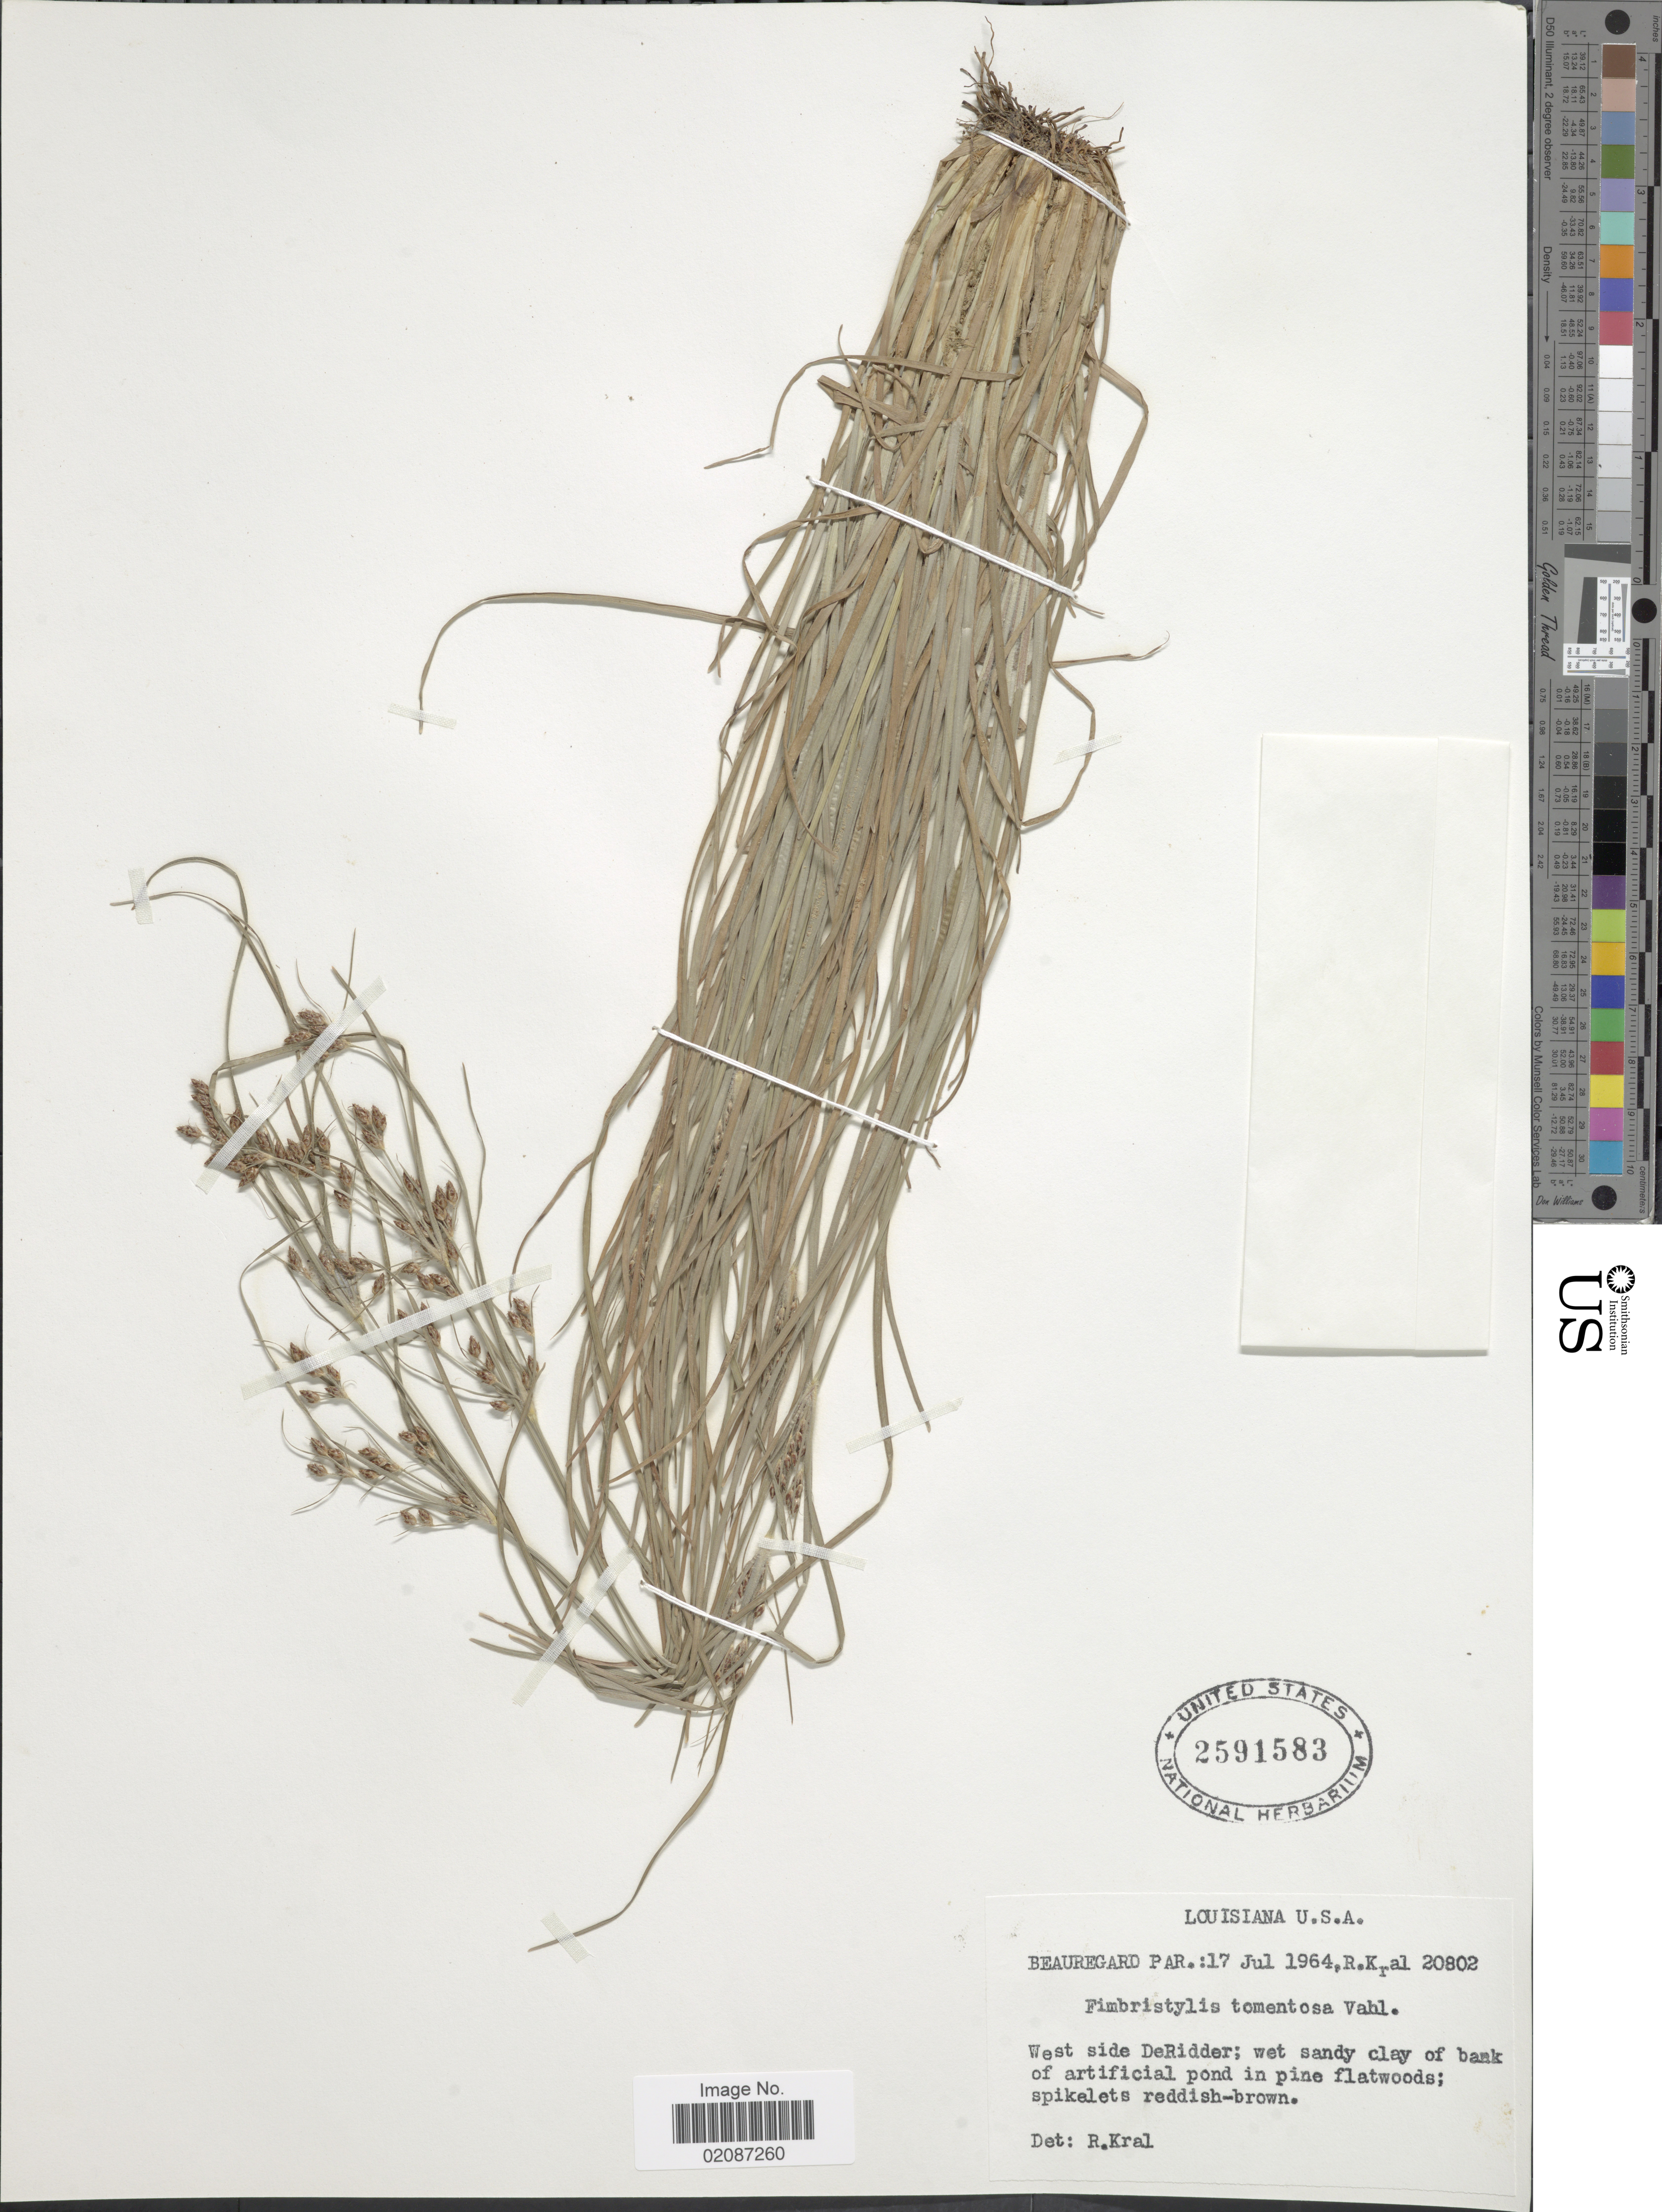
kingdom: Plantae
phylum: Tracheophyta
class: Liliopsida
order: Poales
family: Cyperaceae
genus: Fimbristylis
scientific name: Fimbristylis tomentosa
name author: Vahl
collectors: R. Kral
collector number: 20802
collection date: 1964-07-17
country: United States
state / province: Louisiana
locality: Beauregard Par.: west side DeRidder; wet sandy clay of bak of artificial pond in pine flatwoods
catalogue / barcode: US 2591583